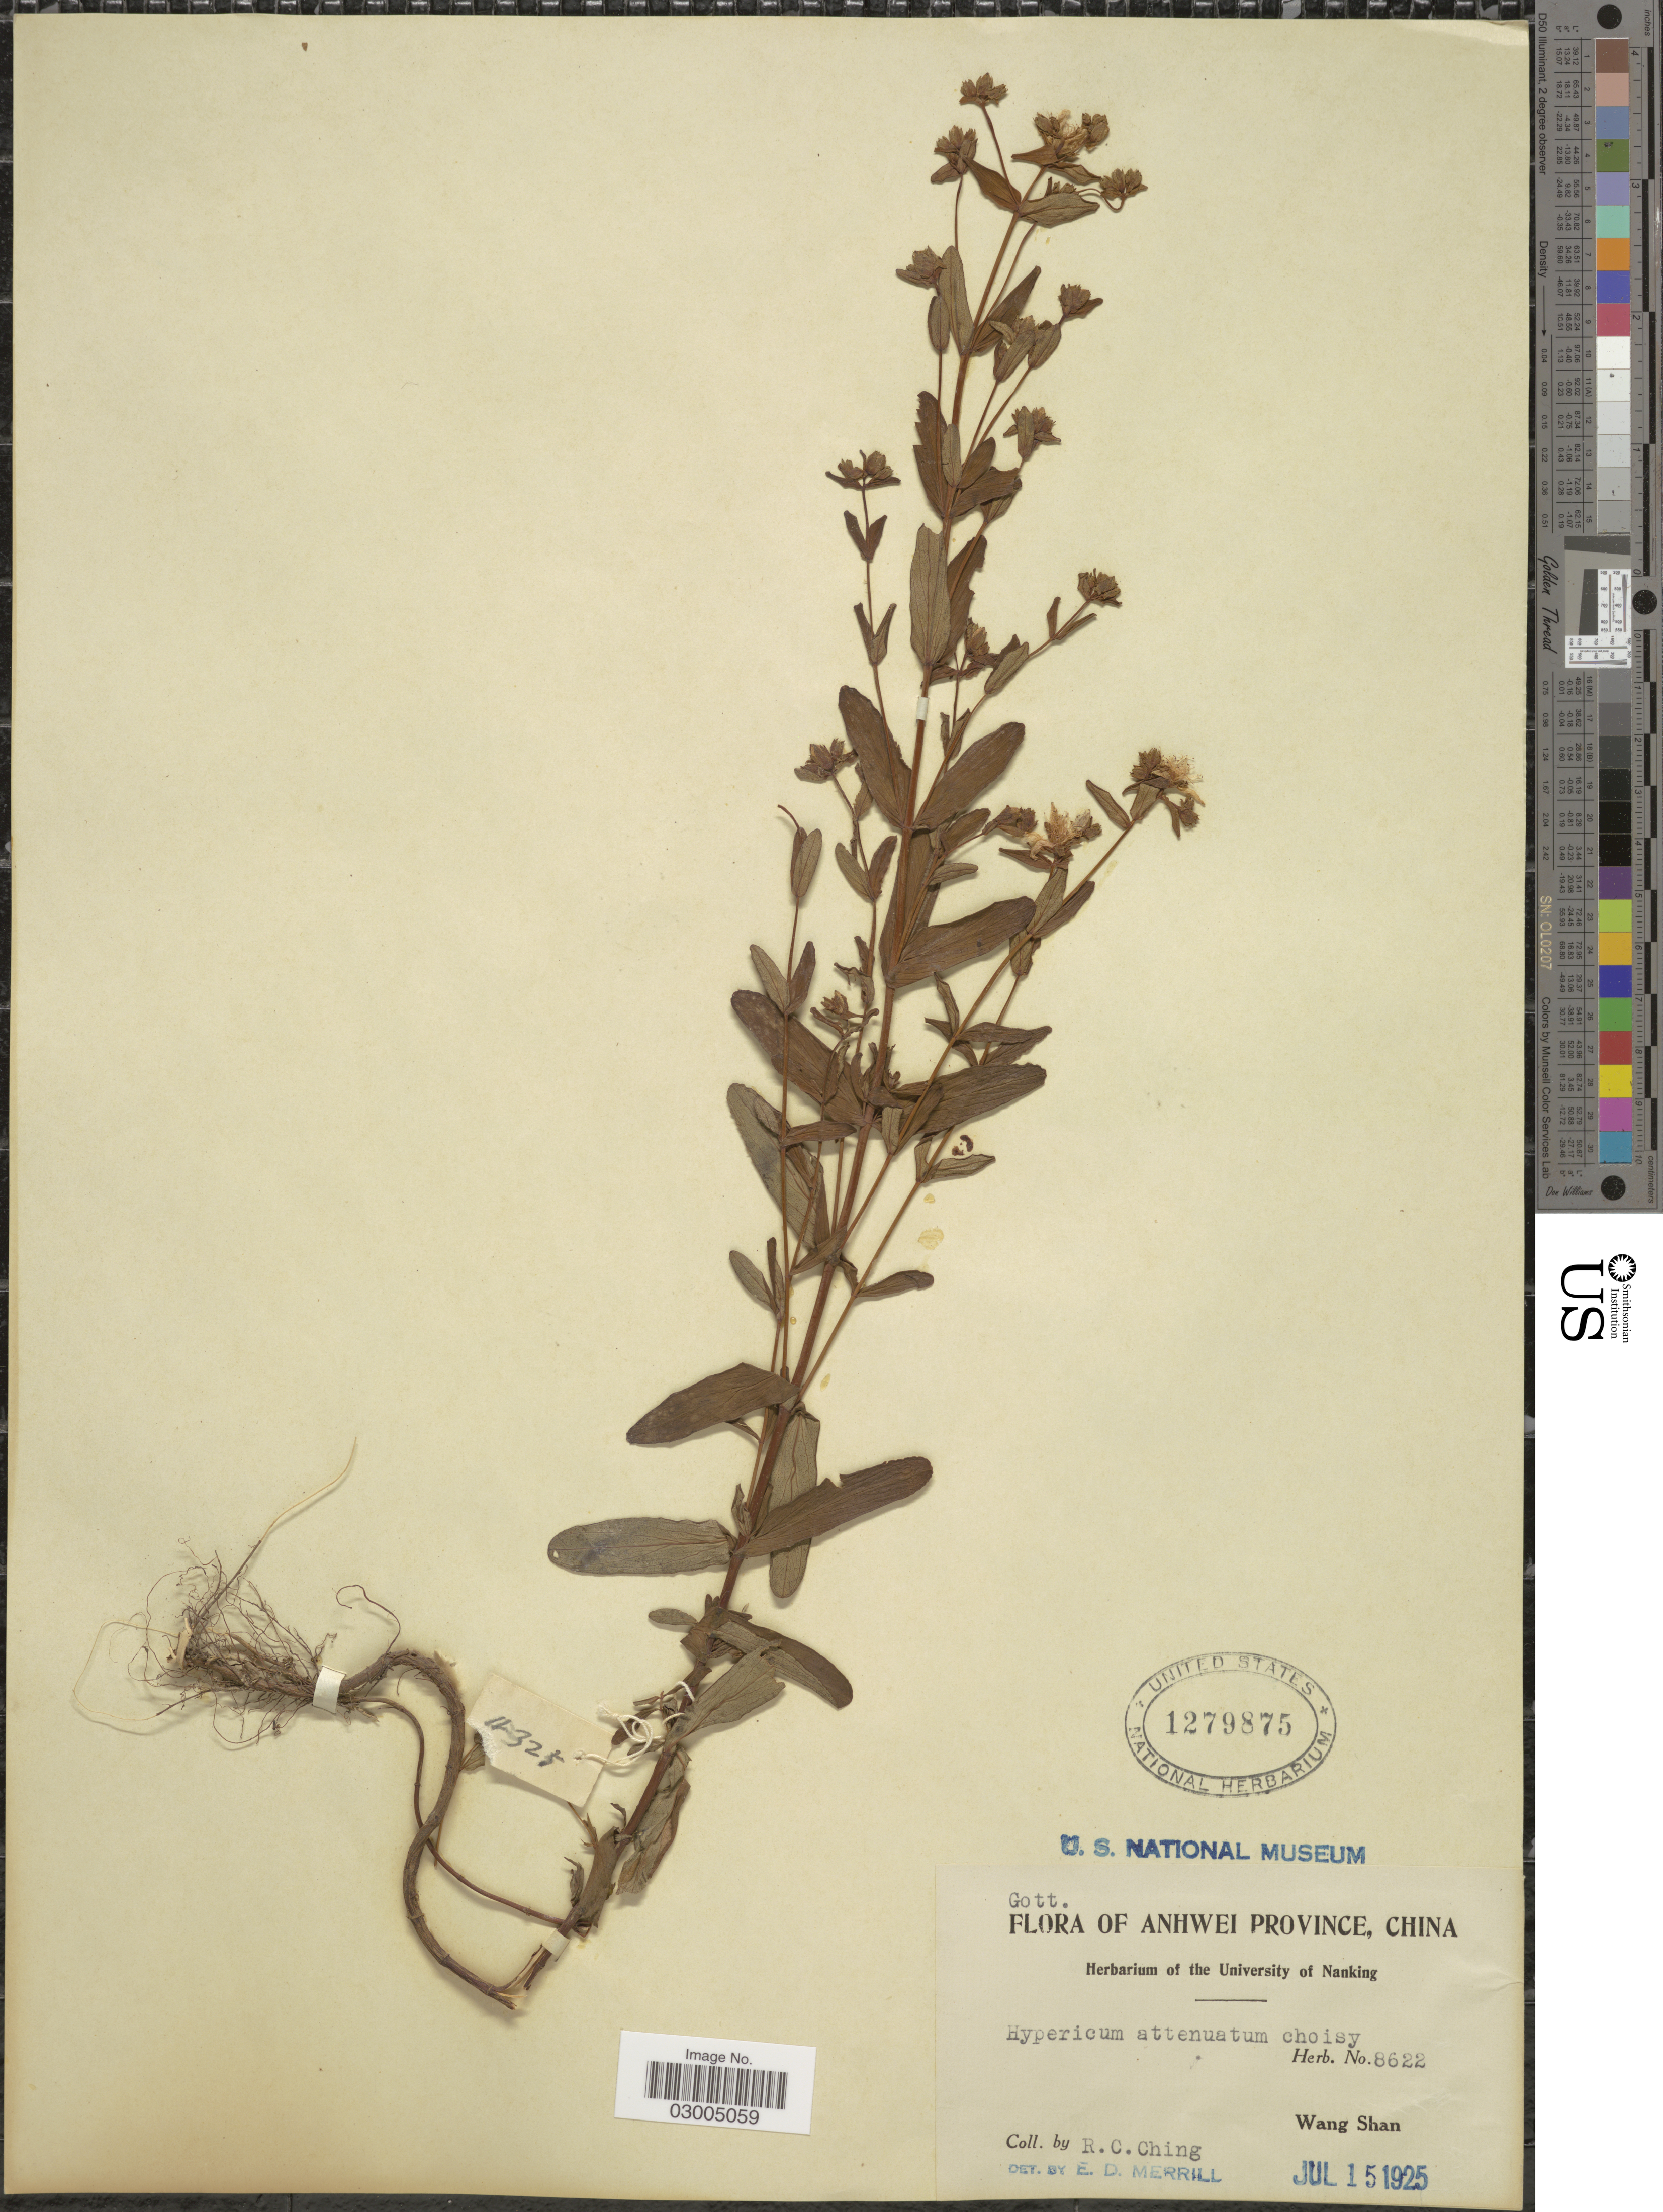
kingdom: Plantae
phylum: Tracheophyta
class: Magnoliopsida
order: Malpighiales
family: Hypericaceae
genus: Hypericum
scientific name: Hypericum attenuatum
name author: Fisch. ex Choisy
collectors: R. C. Ching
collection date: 1925-07-15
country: China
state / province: Anhui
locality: Anhwei Province. Wang Shan.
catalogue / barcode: US 1279875